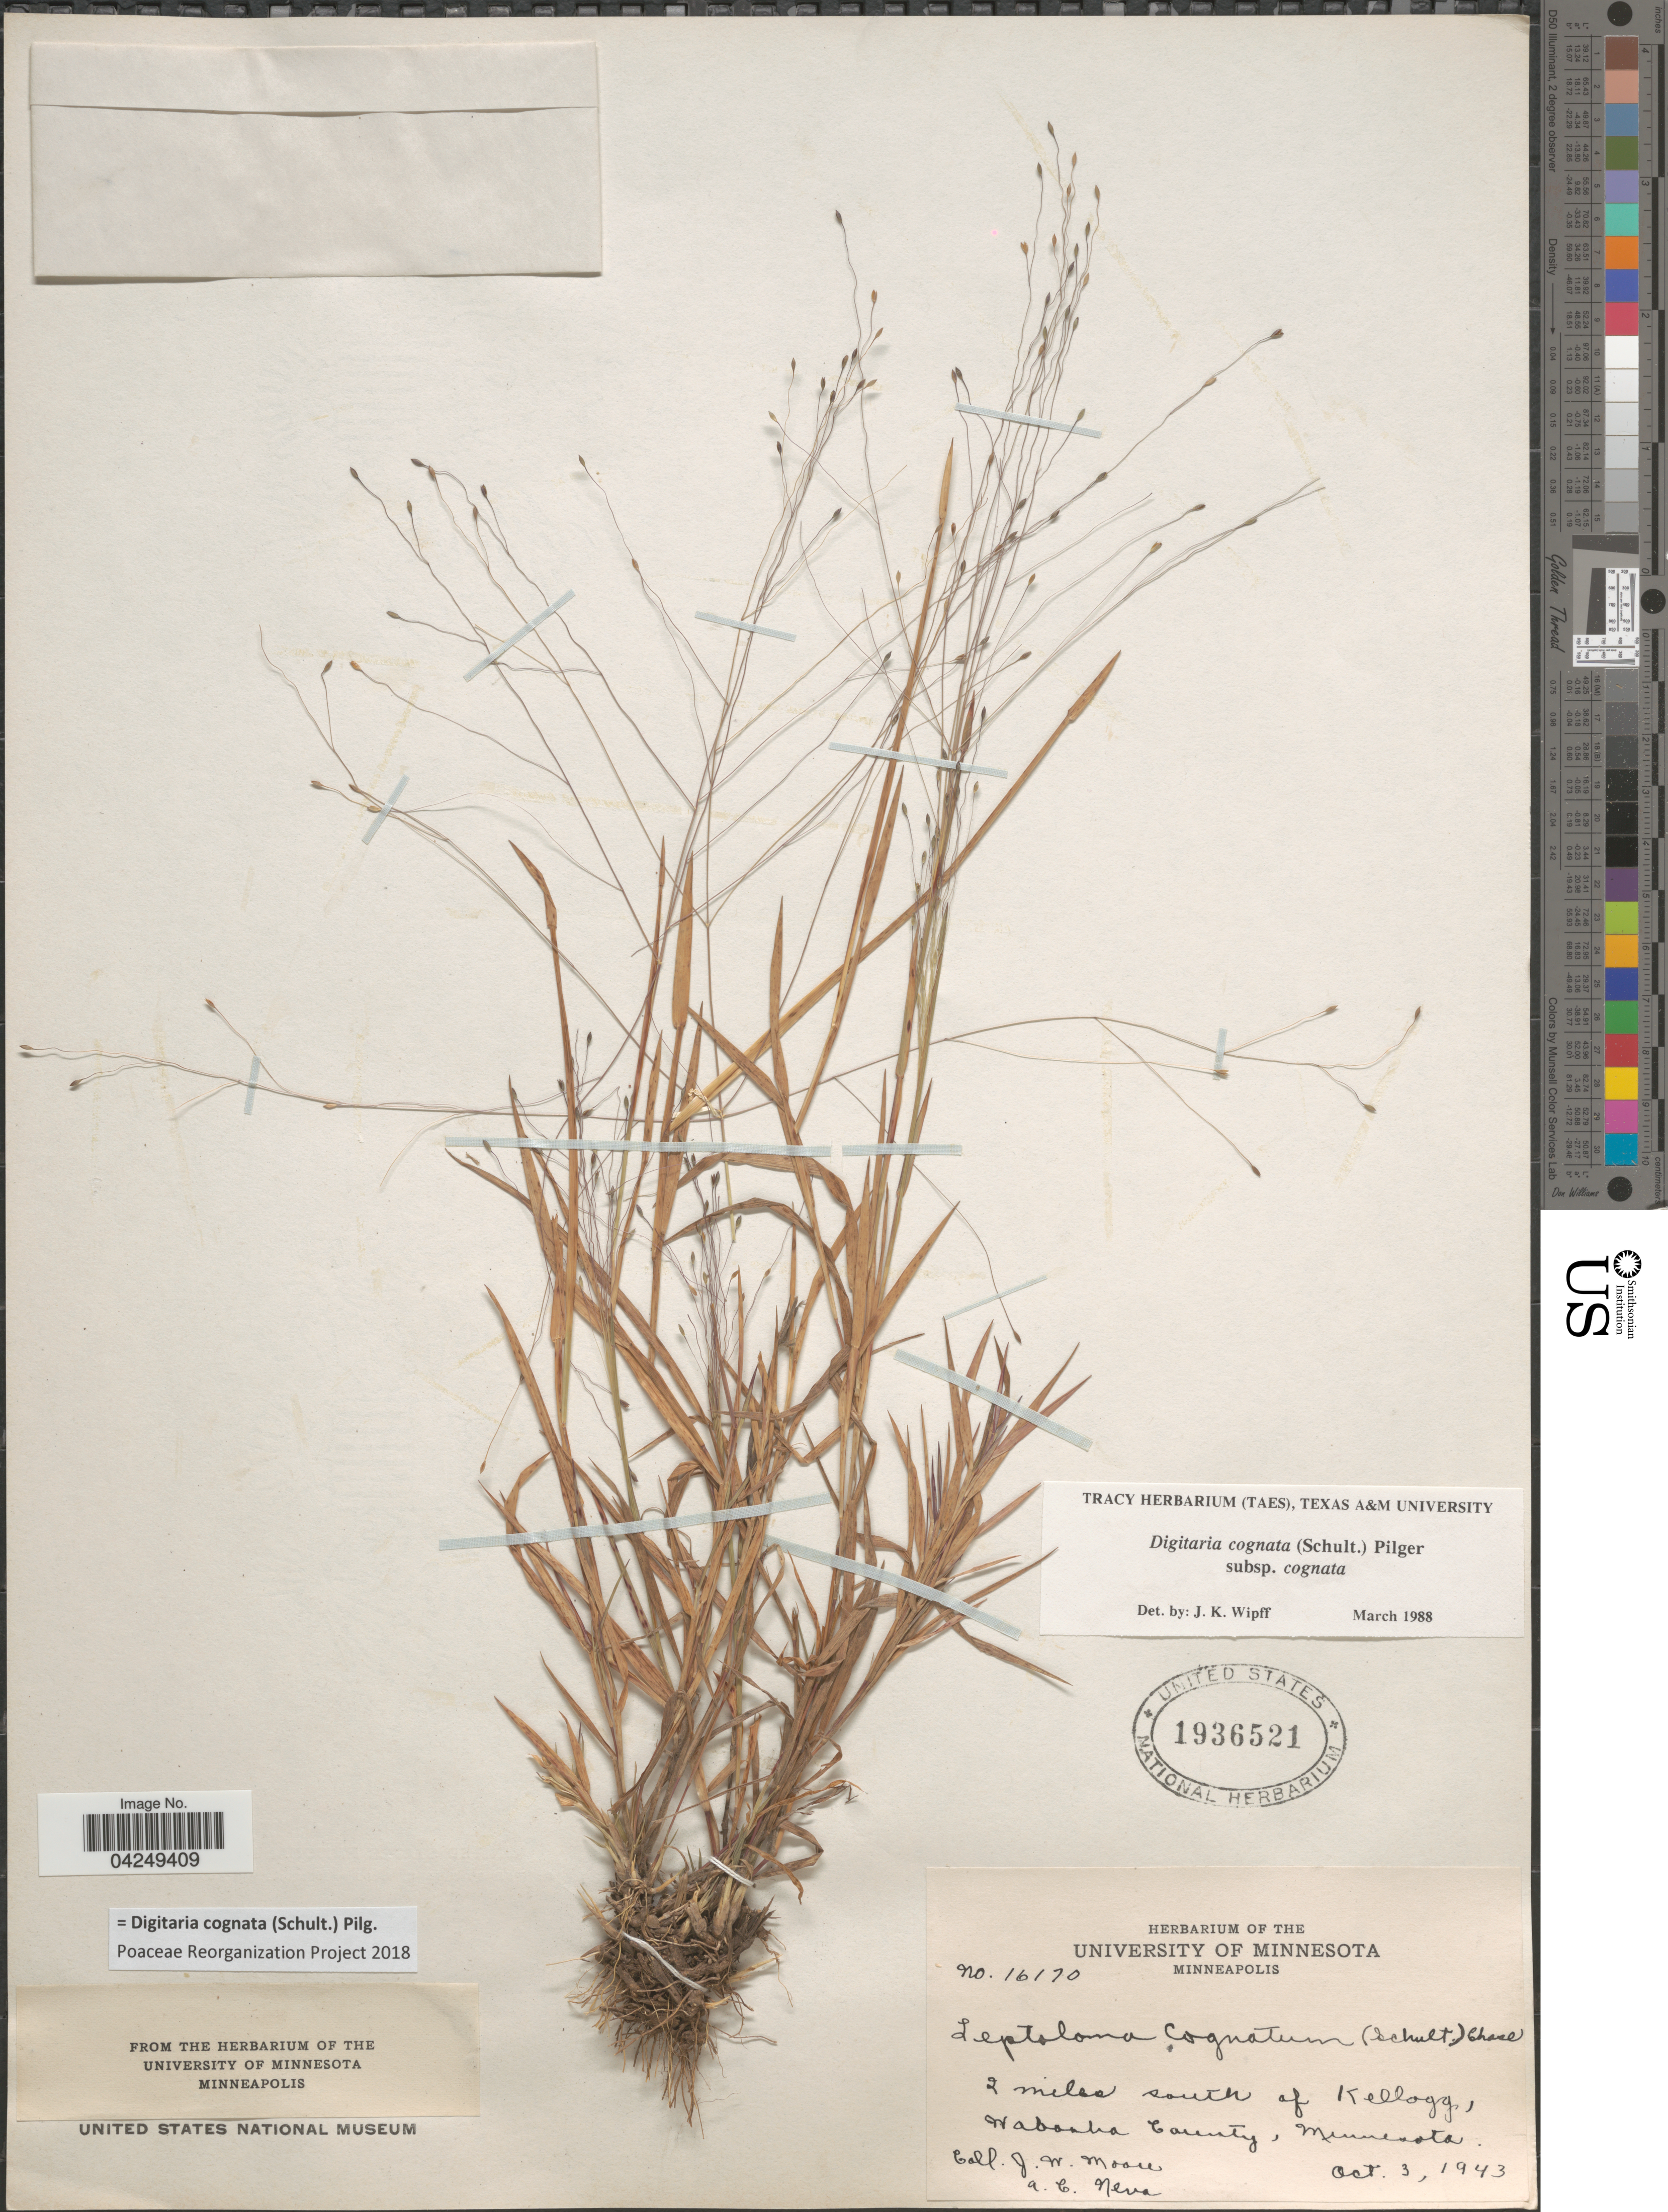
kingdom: Plantae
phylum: Tracheophyta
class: Liliopsida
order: Poales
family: Poaceae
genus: Digitaria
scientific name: Digitaria cognata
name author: (Scult.) Pilg.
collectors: J. Moore & A. Neva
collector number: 16170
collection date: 1943-10-03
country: United States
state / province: Minnesota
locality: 2 miles south of Kellogg, Wabasha County.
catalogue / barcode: US 1936521